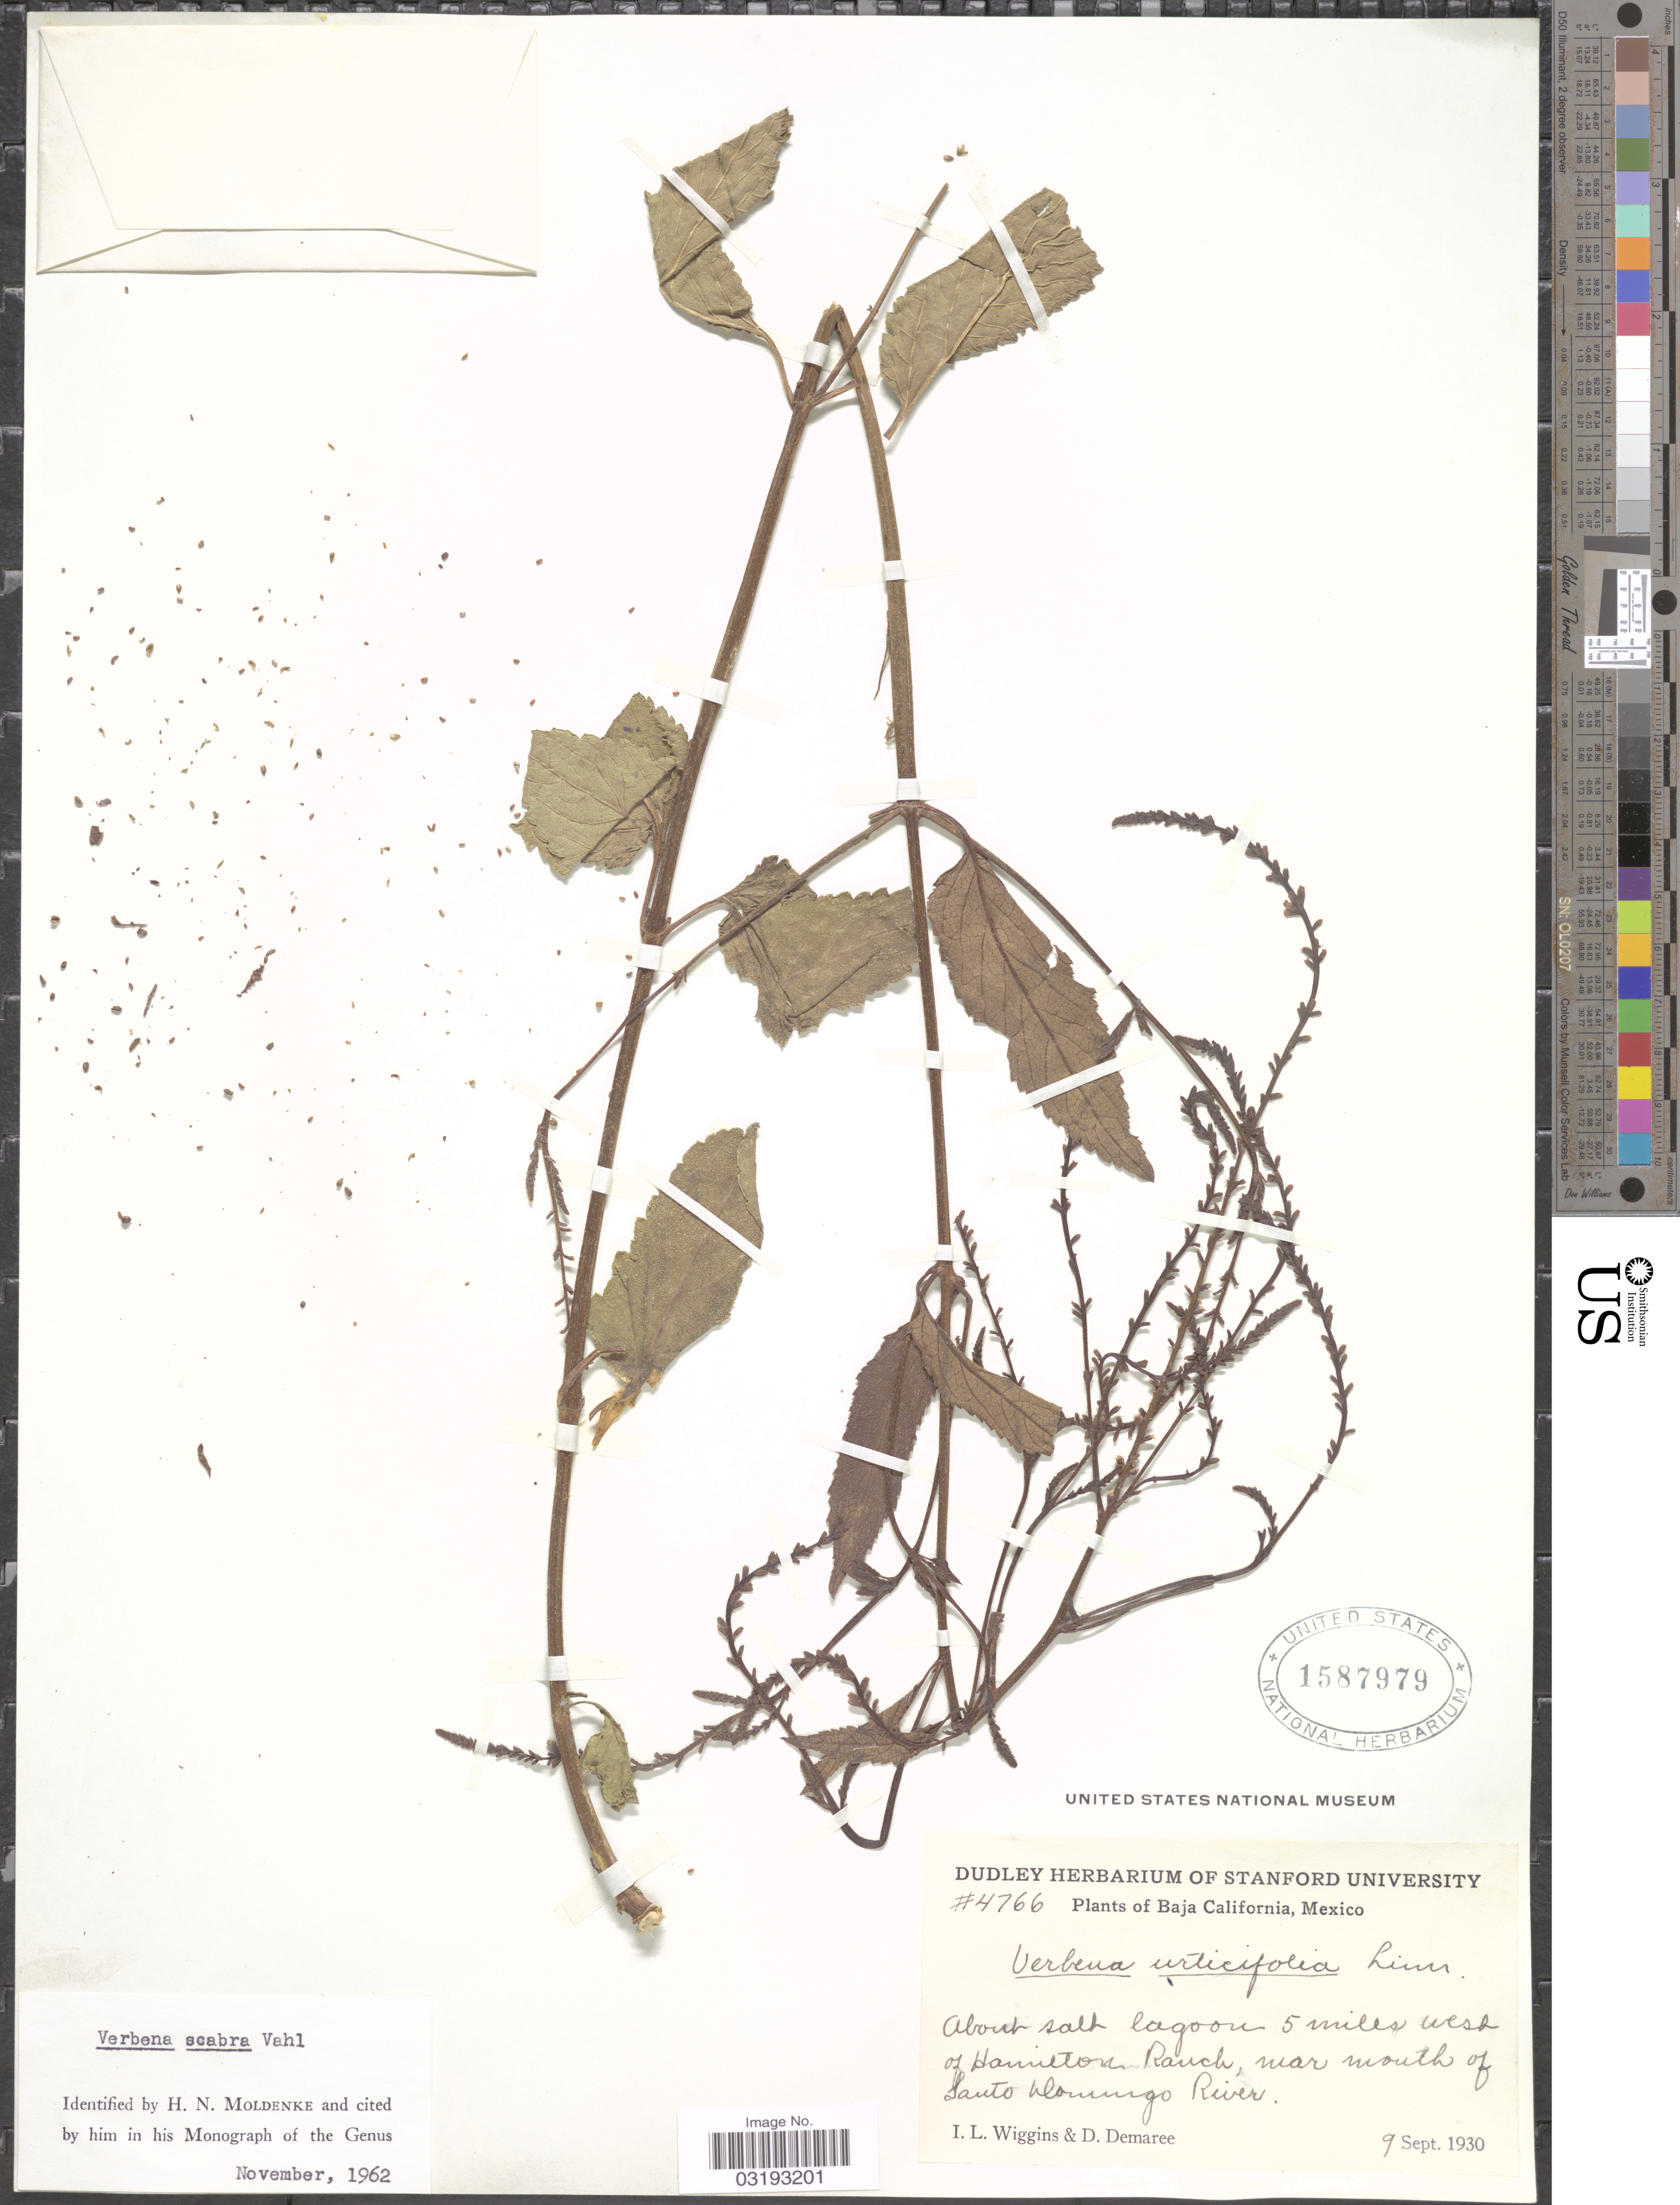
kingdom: Plantae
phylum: Tracheophyta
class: Magnoliopsida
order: Lamiales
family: Verbenaceae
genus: Verbena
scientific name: Verbena scabra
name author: Vahl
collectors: I. L. Wiggins & D. Demaree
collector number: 4766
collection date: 1930-09-09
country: Mexico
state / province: Baja California Norte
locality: About salt lagoon 5 miles west of Hamilton Ranch, near mouth of Santo Domingo River.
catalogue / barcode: US 1587979